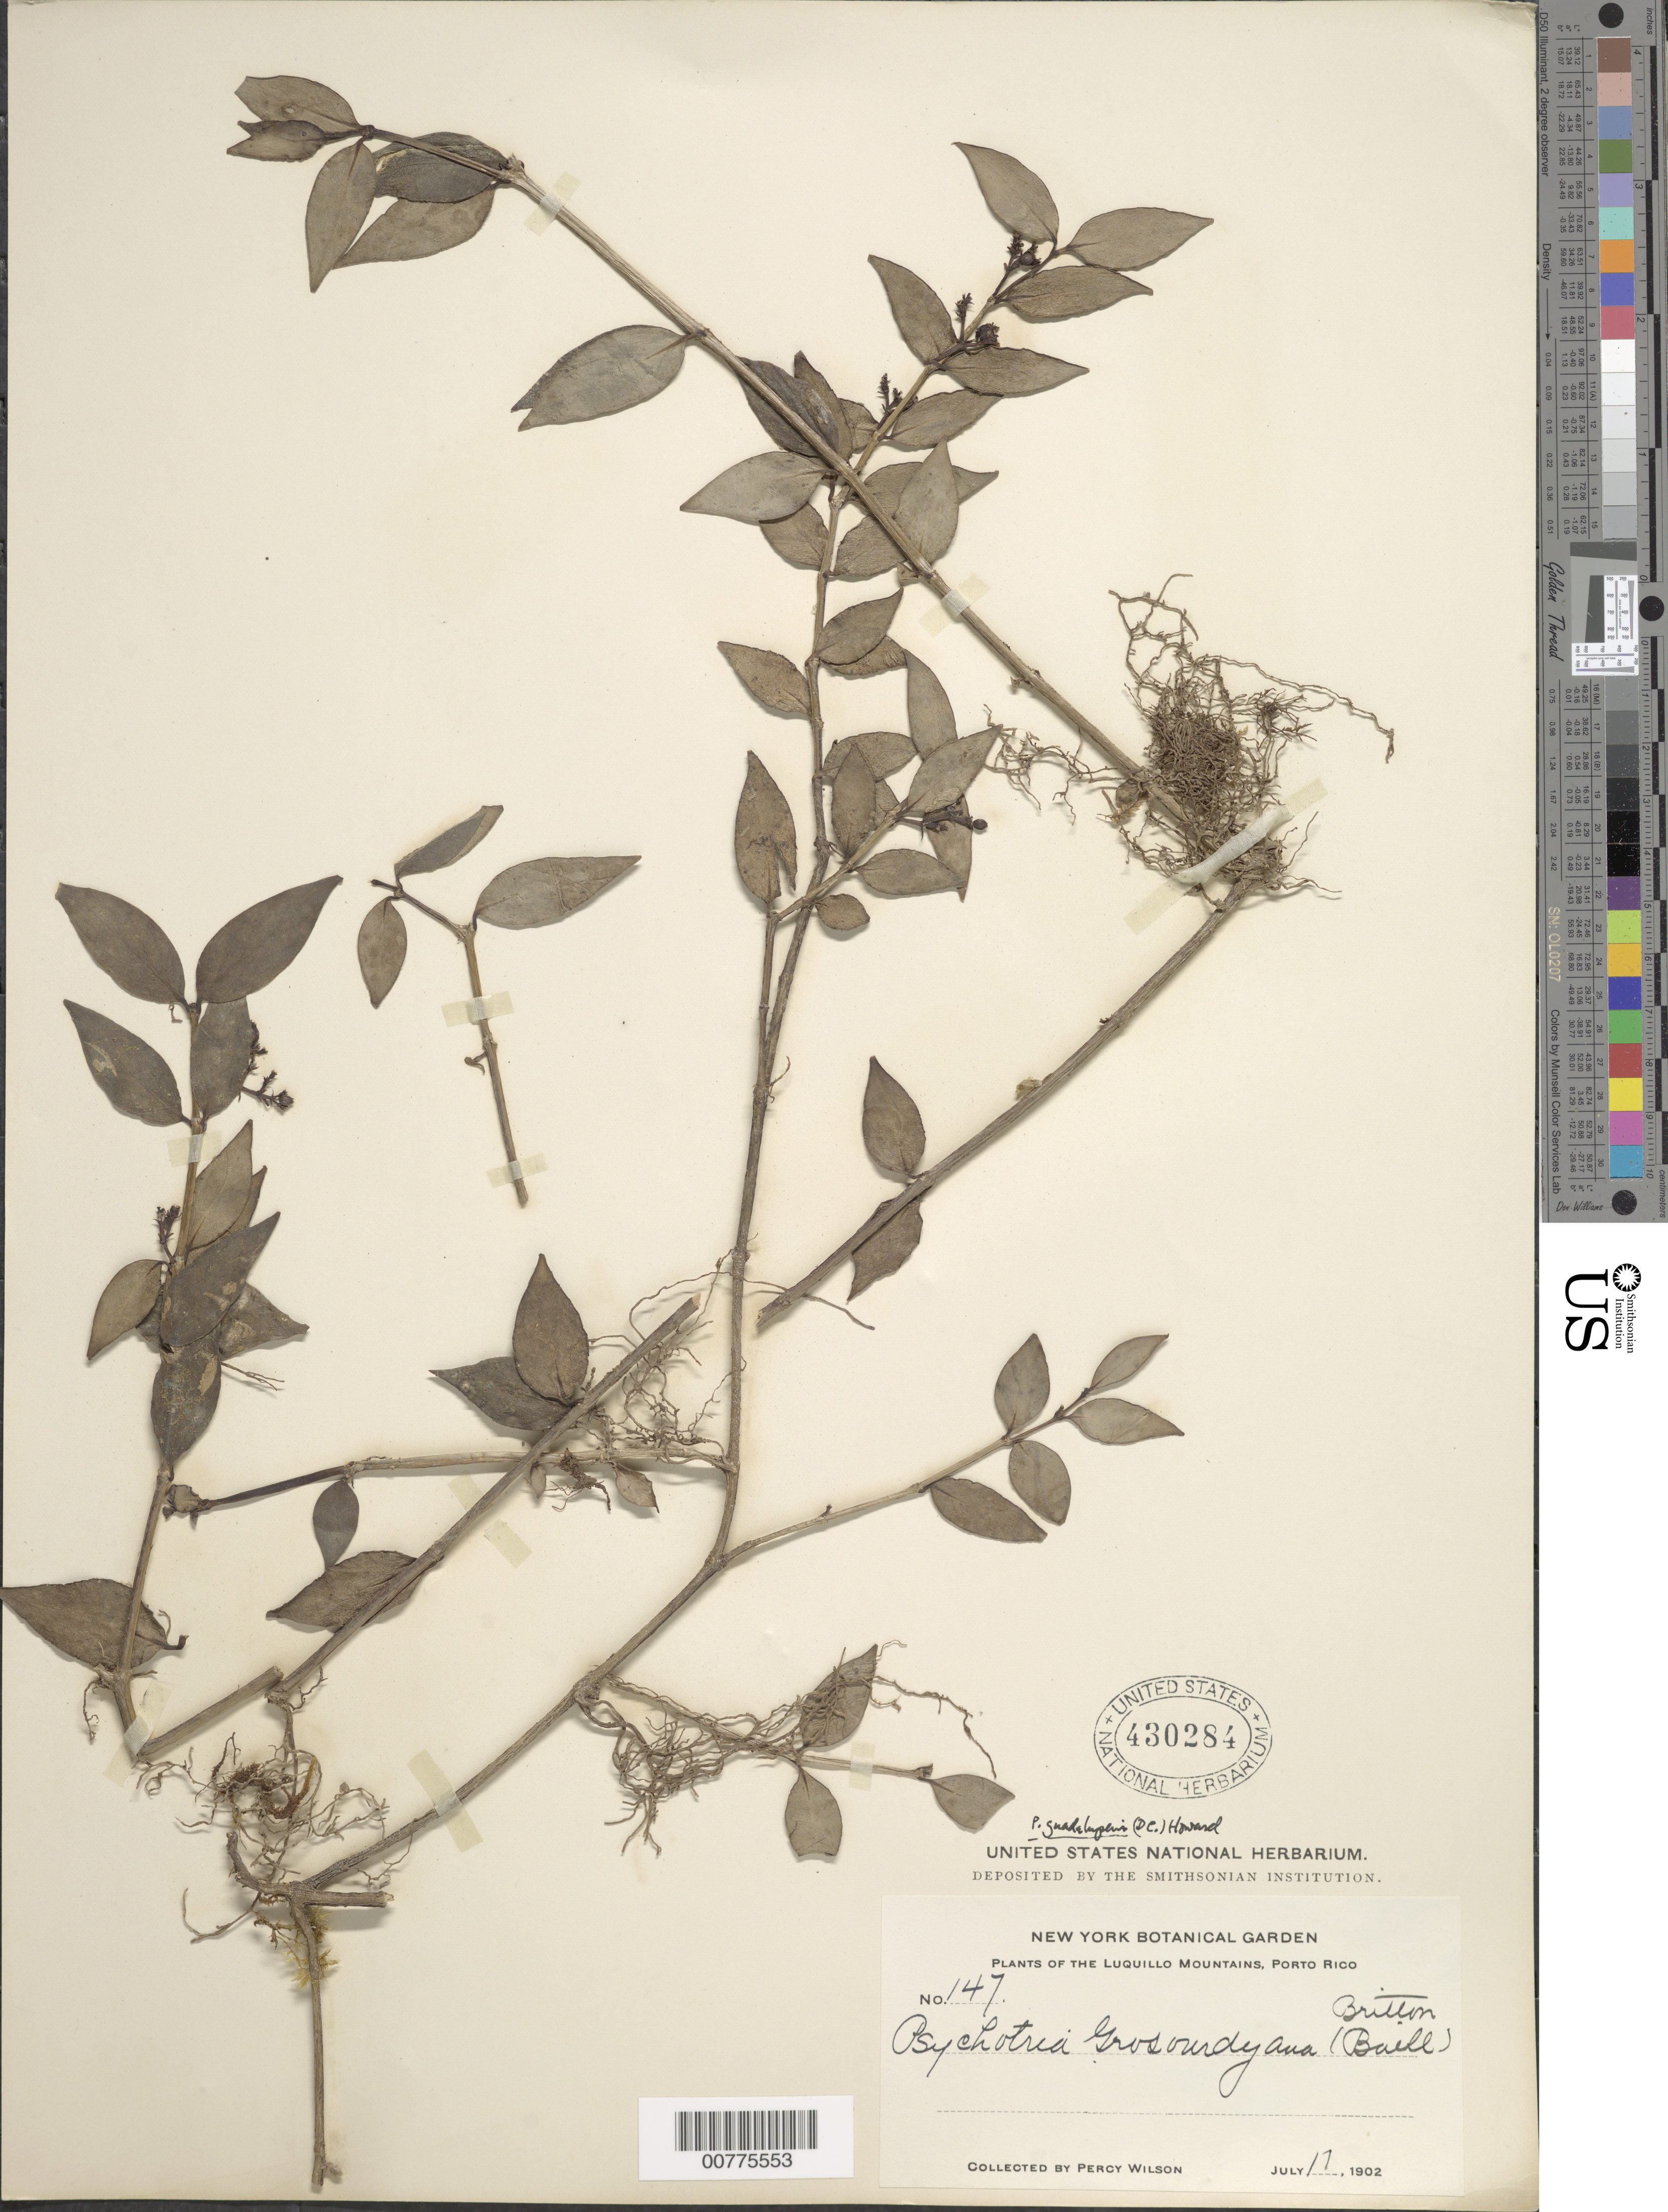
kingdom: Plantae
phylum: Tracheophyta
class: Magnoliopsida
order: Gentianales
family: Rubiaceae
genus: Notopleura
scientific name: Notopleura guadalupensis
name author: (DC.) C.M. Taylor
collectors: P. Wilson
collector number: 147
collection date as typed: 17 Jul 1902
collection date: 1902-07-17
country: Puerto Rico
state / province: Luquillo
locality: Luquillo Mountains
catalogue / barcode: US 430284